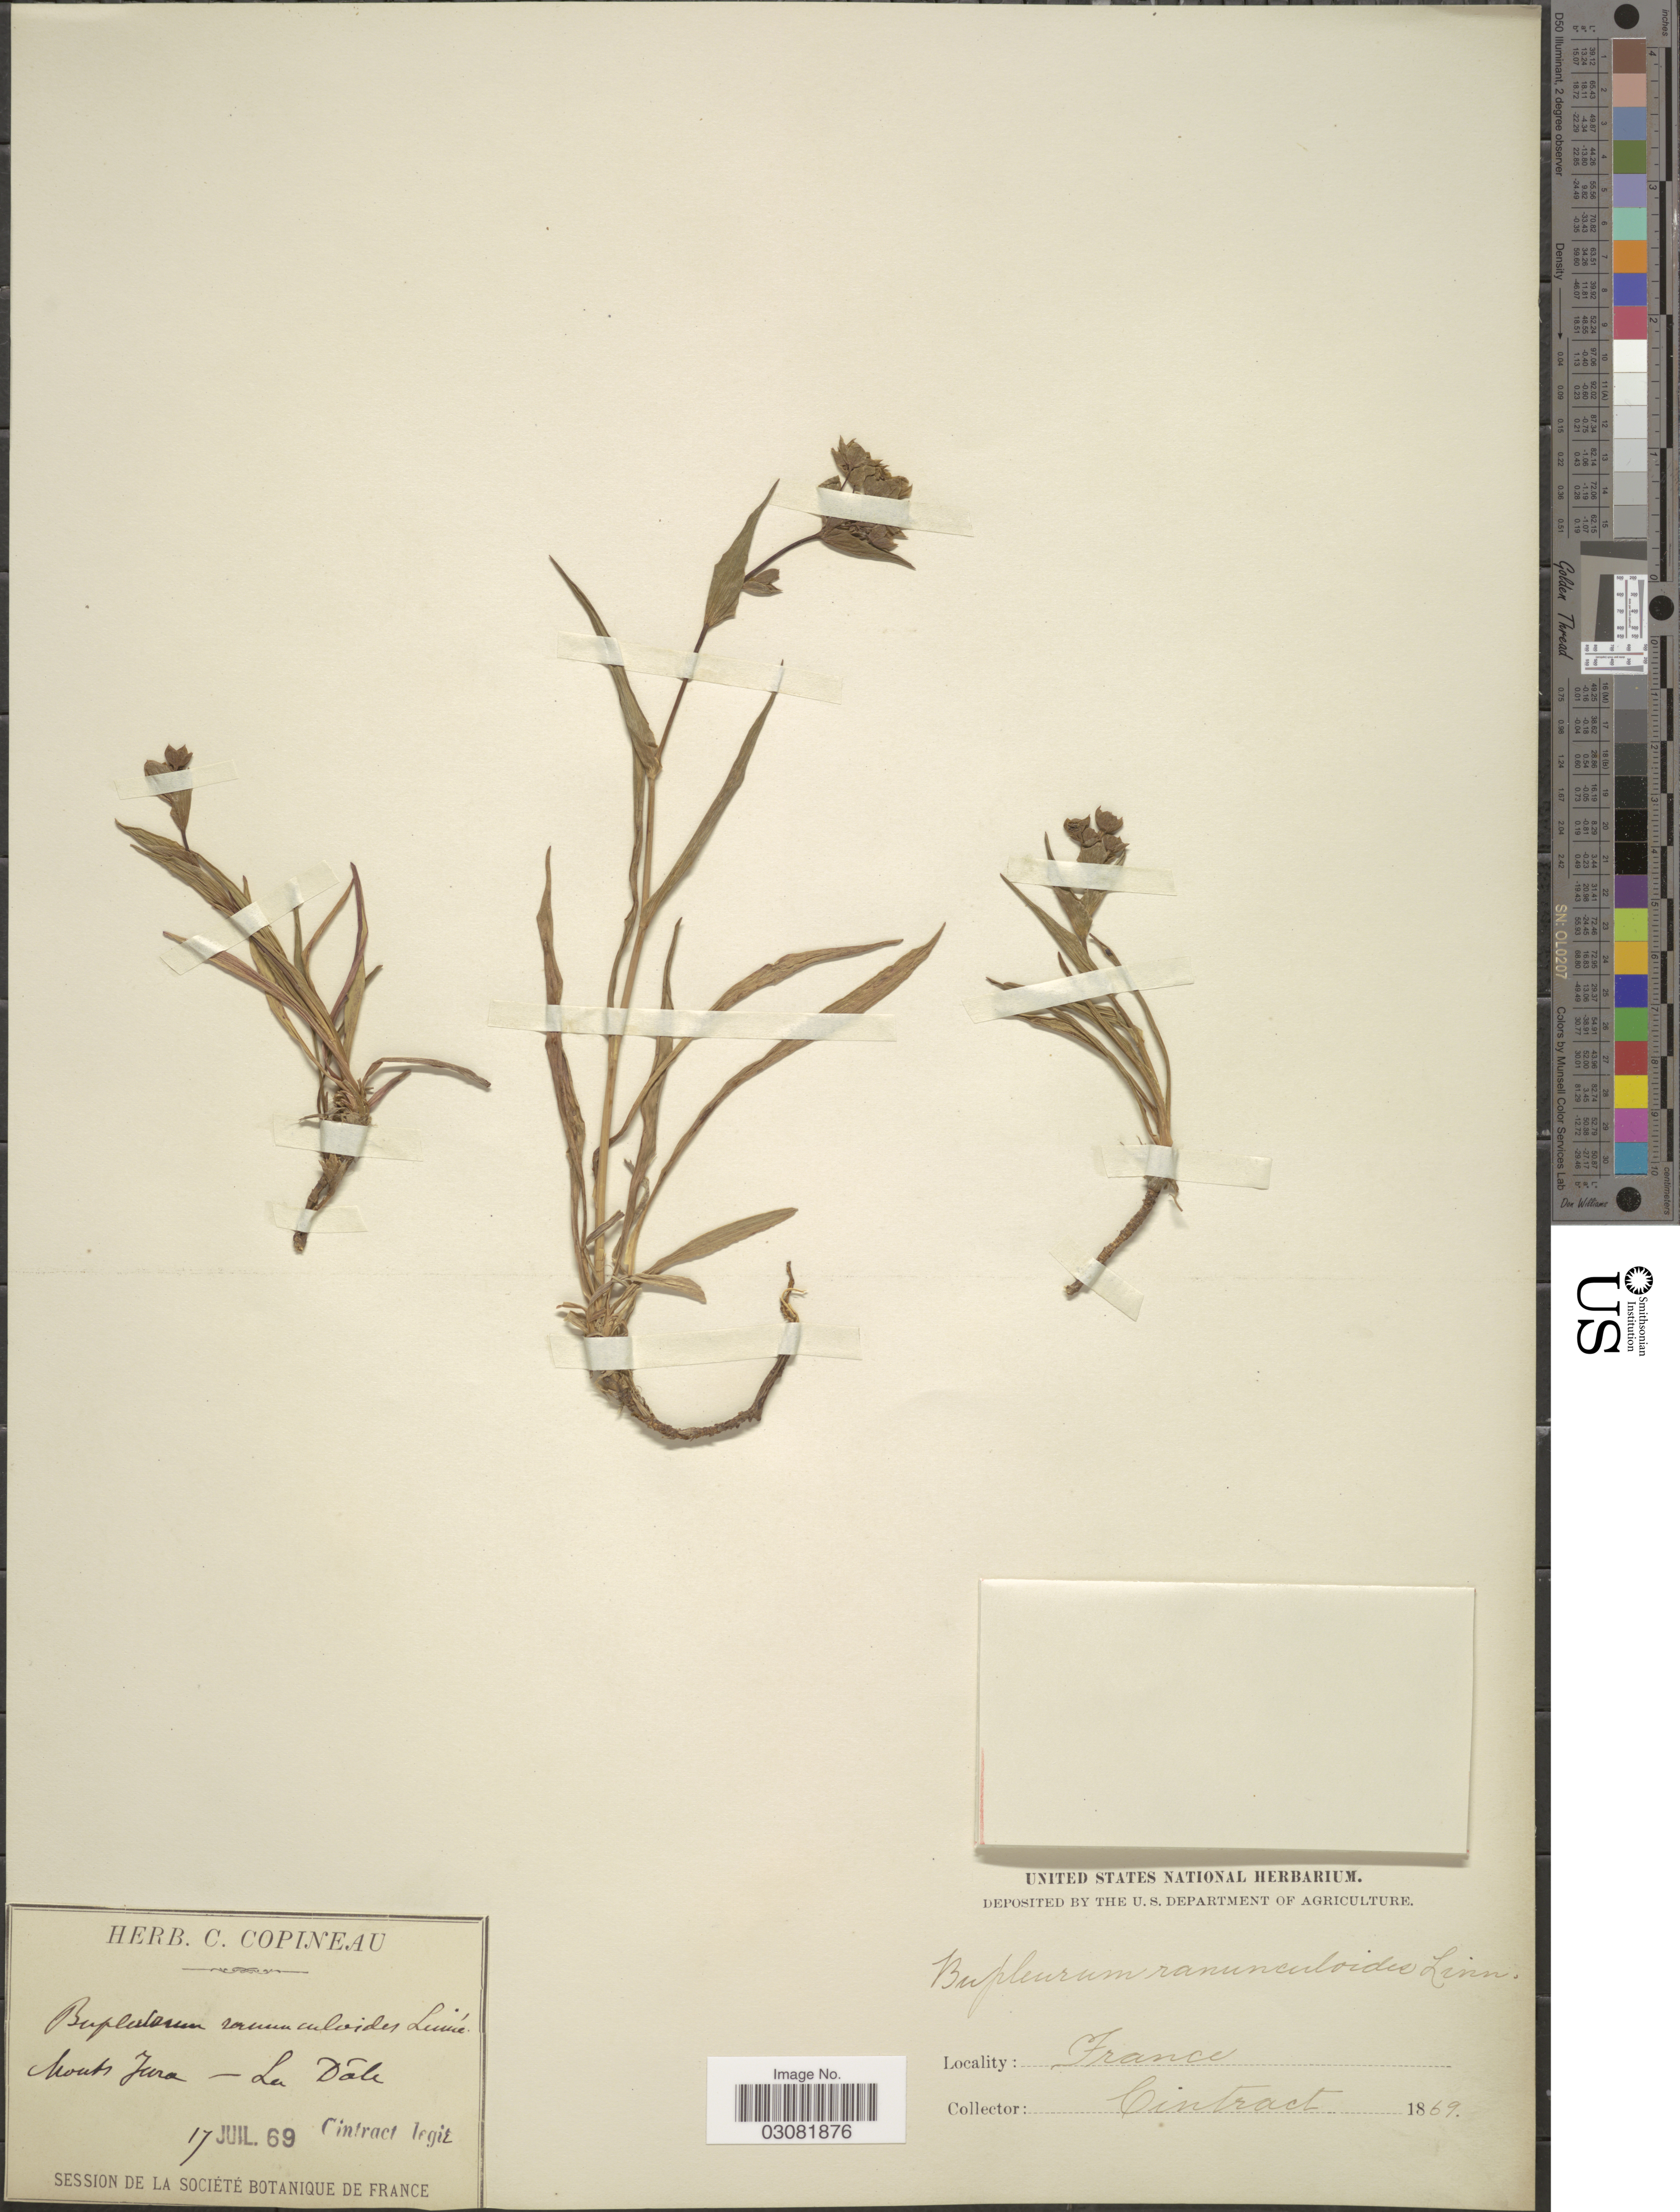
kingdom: Plantae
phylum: Tracheophyta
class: Magnoliopsida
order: Apiales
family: Apiaceae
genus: Bupleurum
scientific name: Bupleurum ranunculoides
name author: L.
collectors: Cintract, --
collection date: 1869-07-17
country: France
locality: Monts Jura - La Dóle.